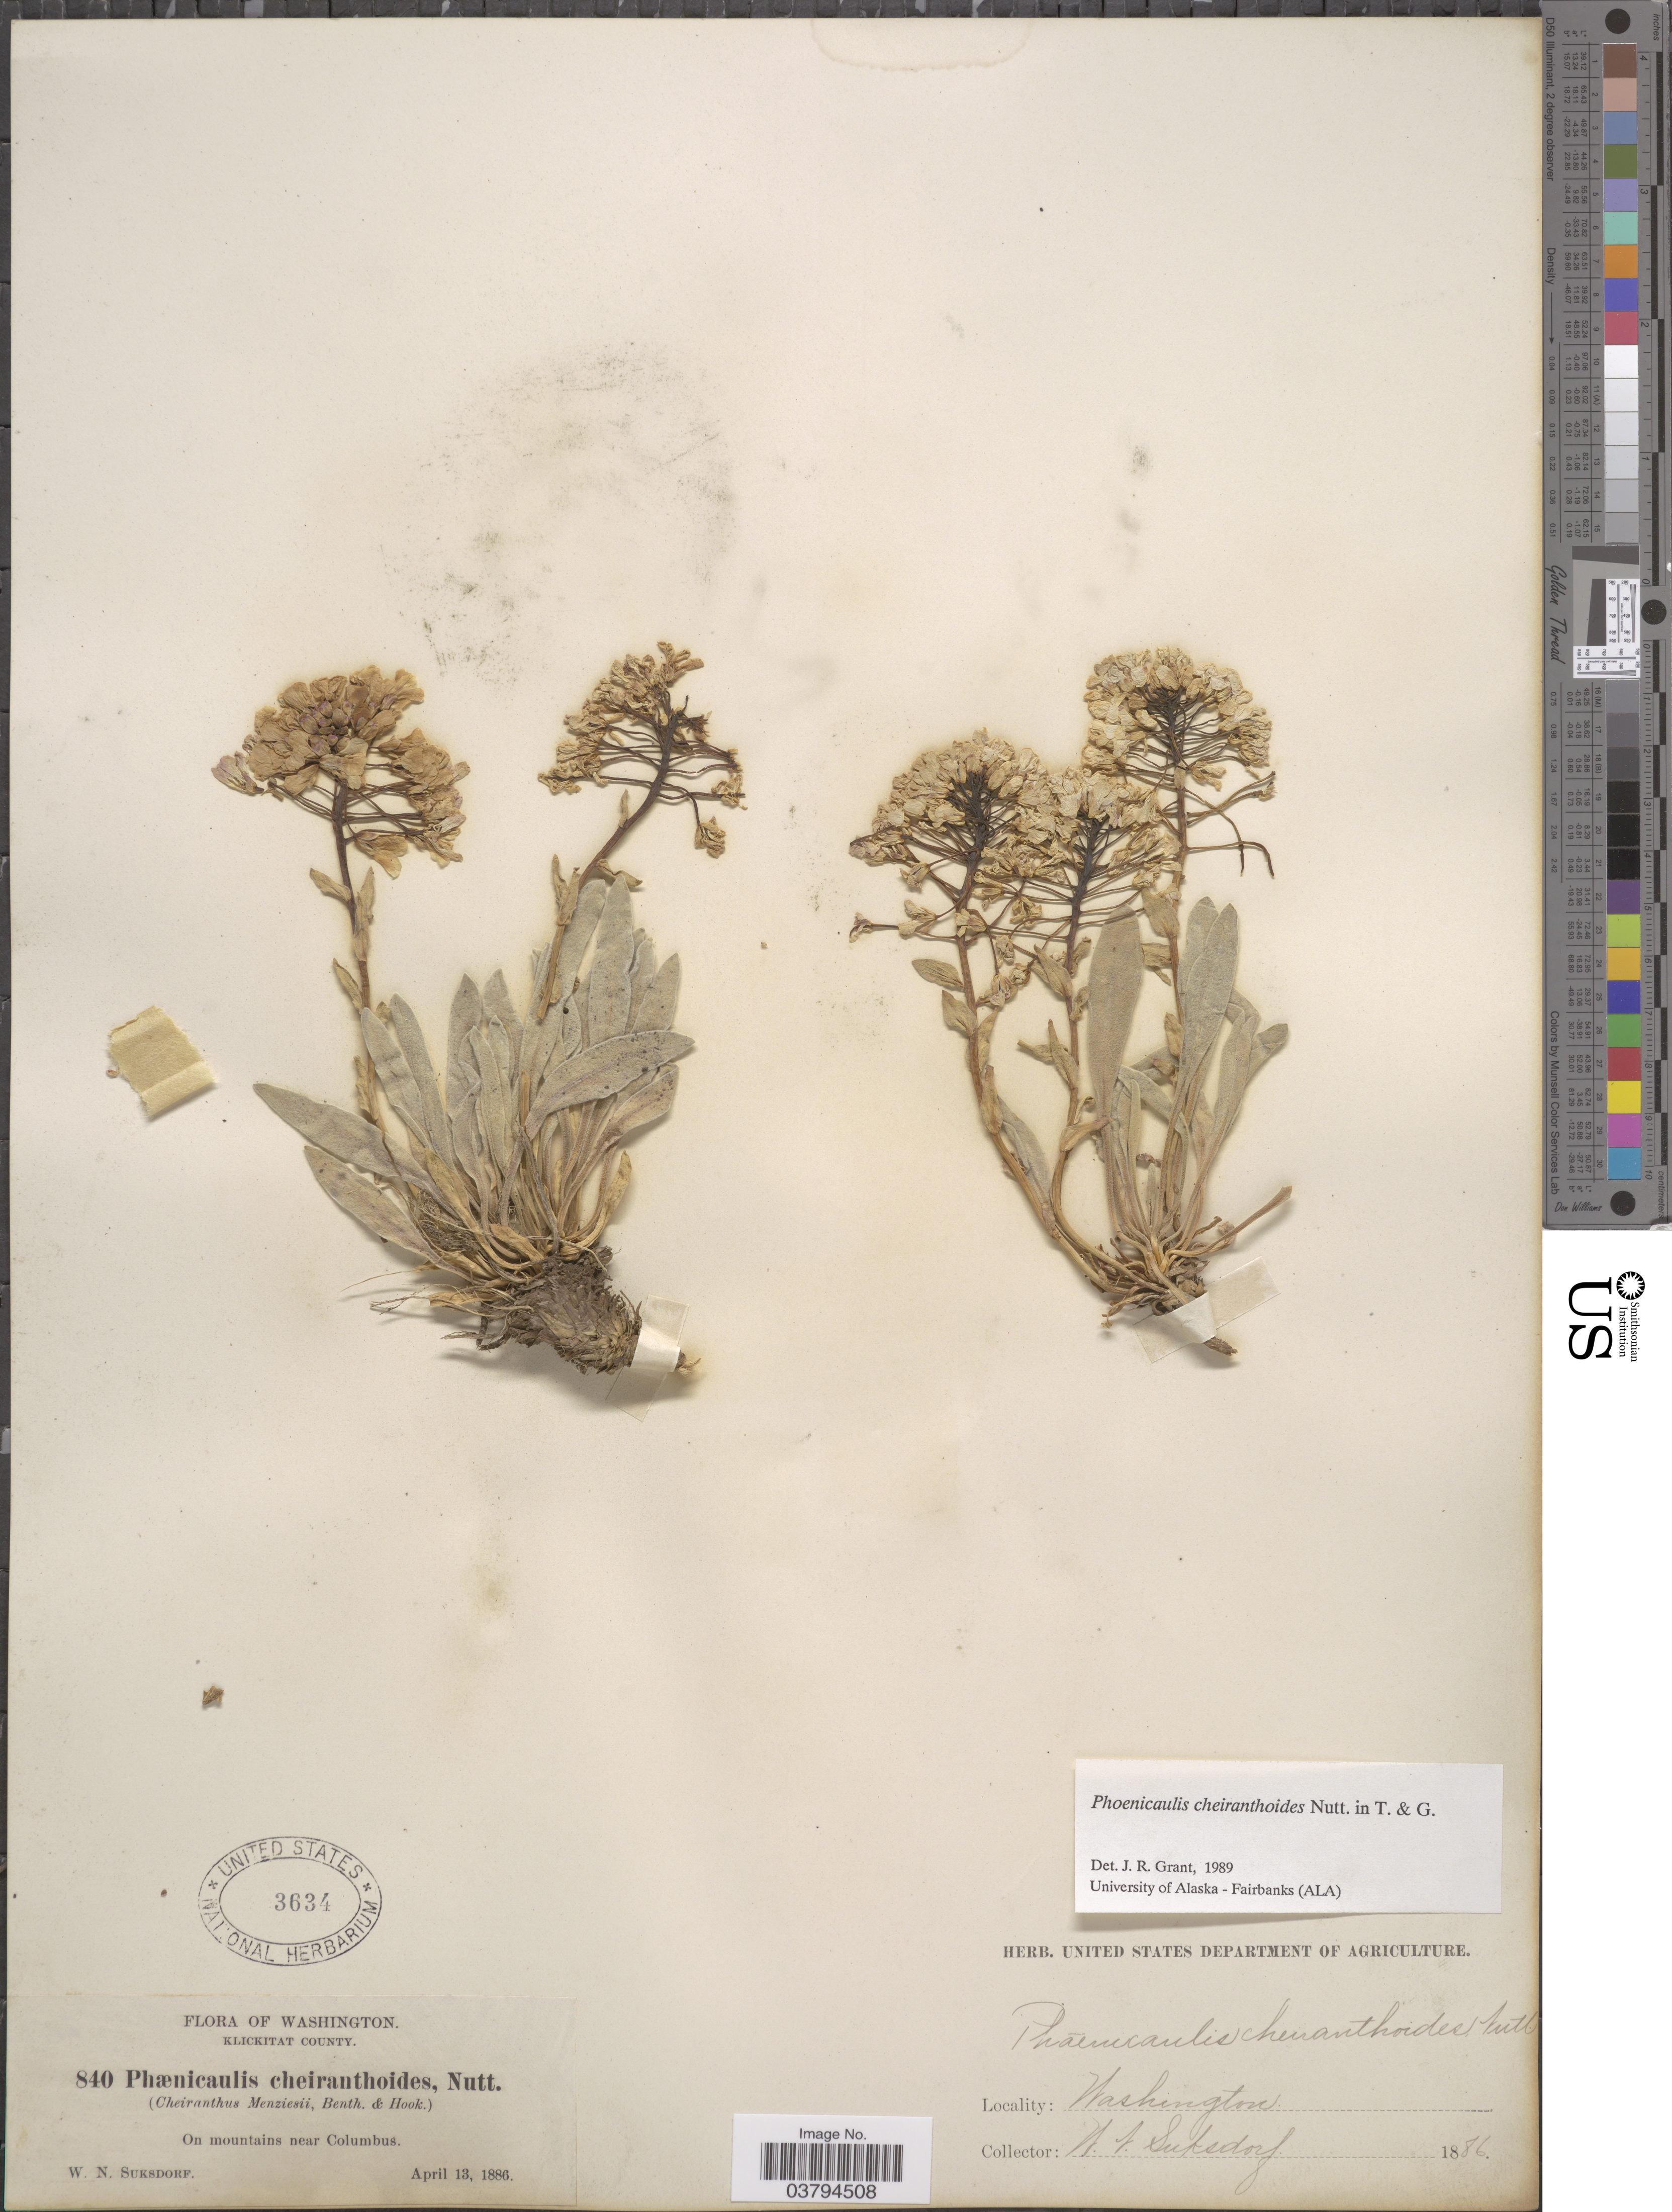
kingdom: Plantae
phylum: Tracheophyta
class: Magnoliopsida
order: Brassicales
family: Brassicaceae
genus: Phoenicaulis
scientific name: Phoenicaulis cheiranthoides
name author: Nutt.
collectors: W. N. Suksdorf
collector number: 840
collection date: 1886-04-13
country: United States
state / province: Washington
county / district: Klickitat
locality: Klickitat County. On mountains near Columbus.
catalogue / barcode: US 3634